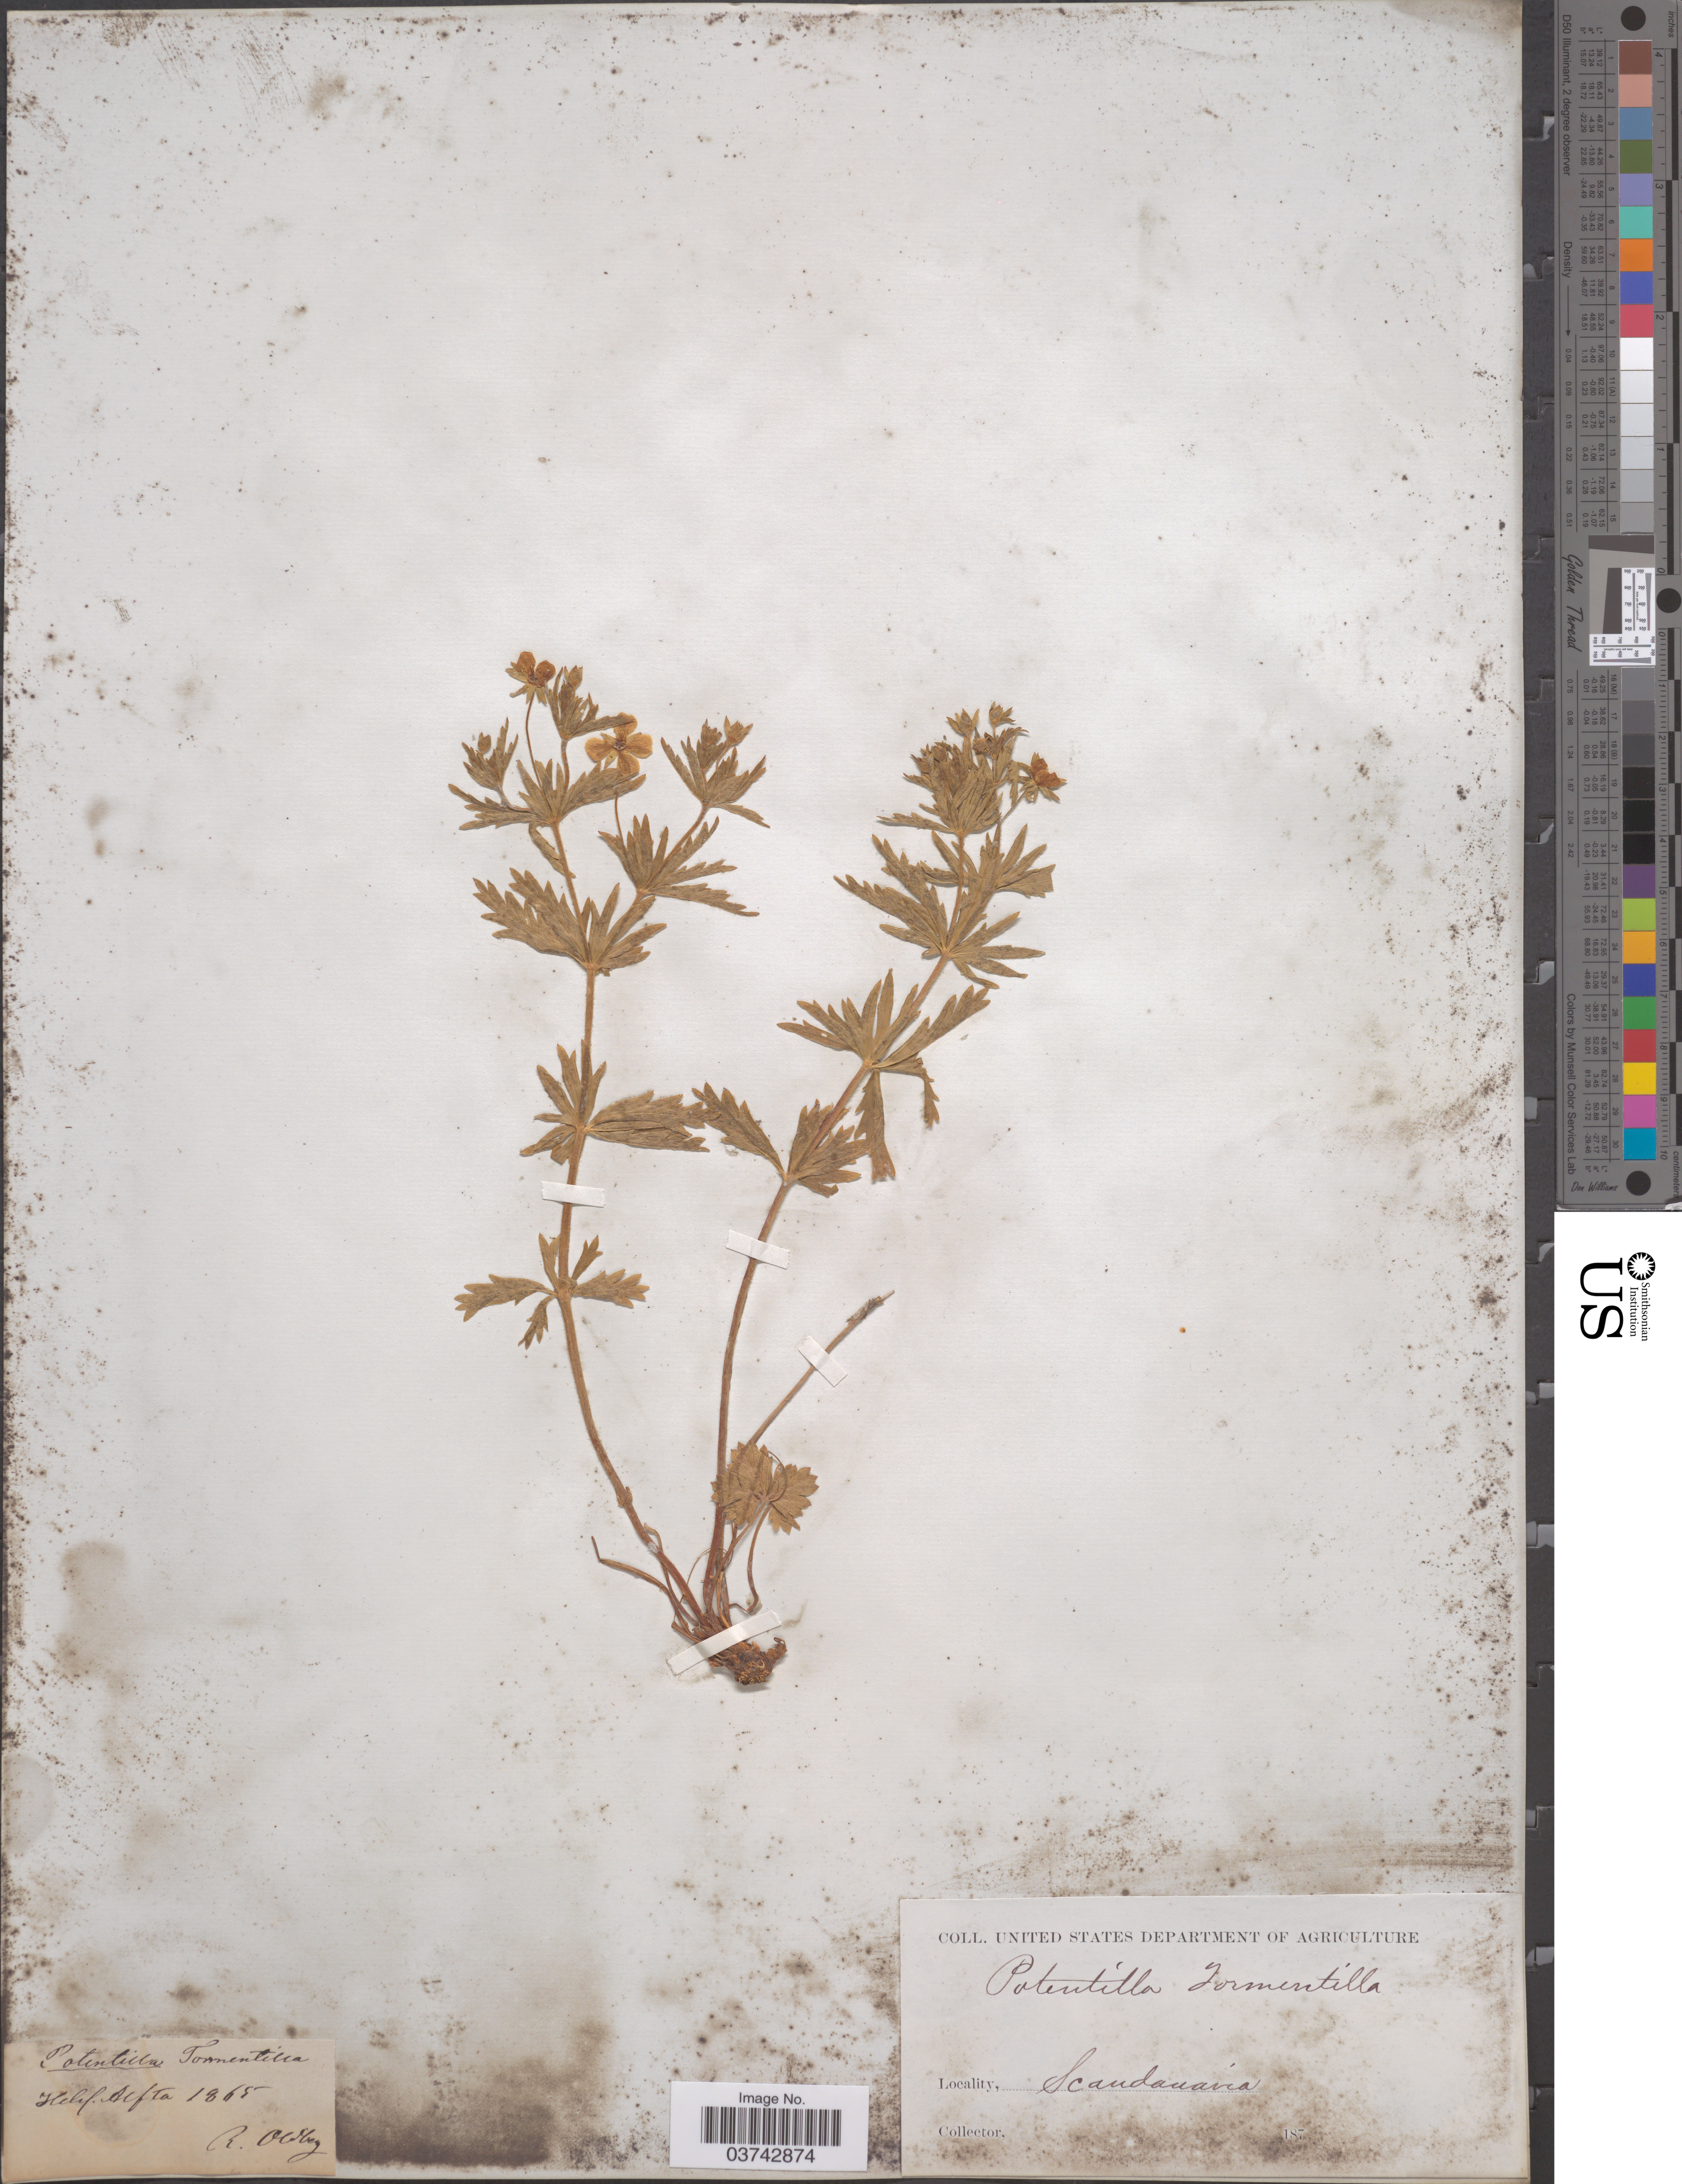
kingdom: Plantae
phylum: Tracheophyta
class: Magnoliopsida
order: Rosales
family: Rosaceae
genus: Potentilla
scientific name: Potentilla tormentilla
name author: Neck.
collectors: R. Oldberg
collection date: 1865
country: Sweden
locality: Helsl. Alfta. Scandanavia.